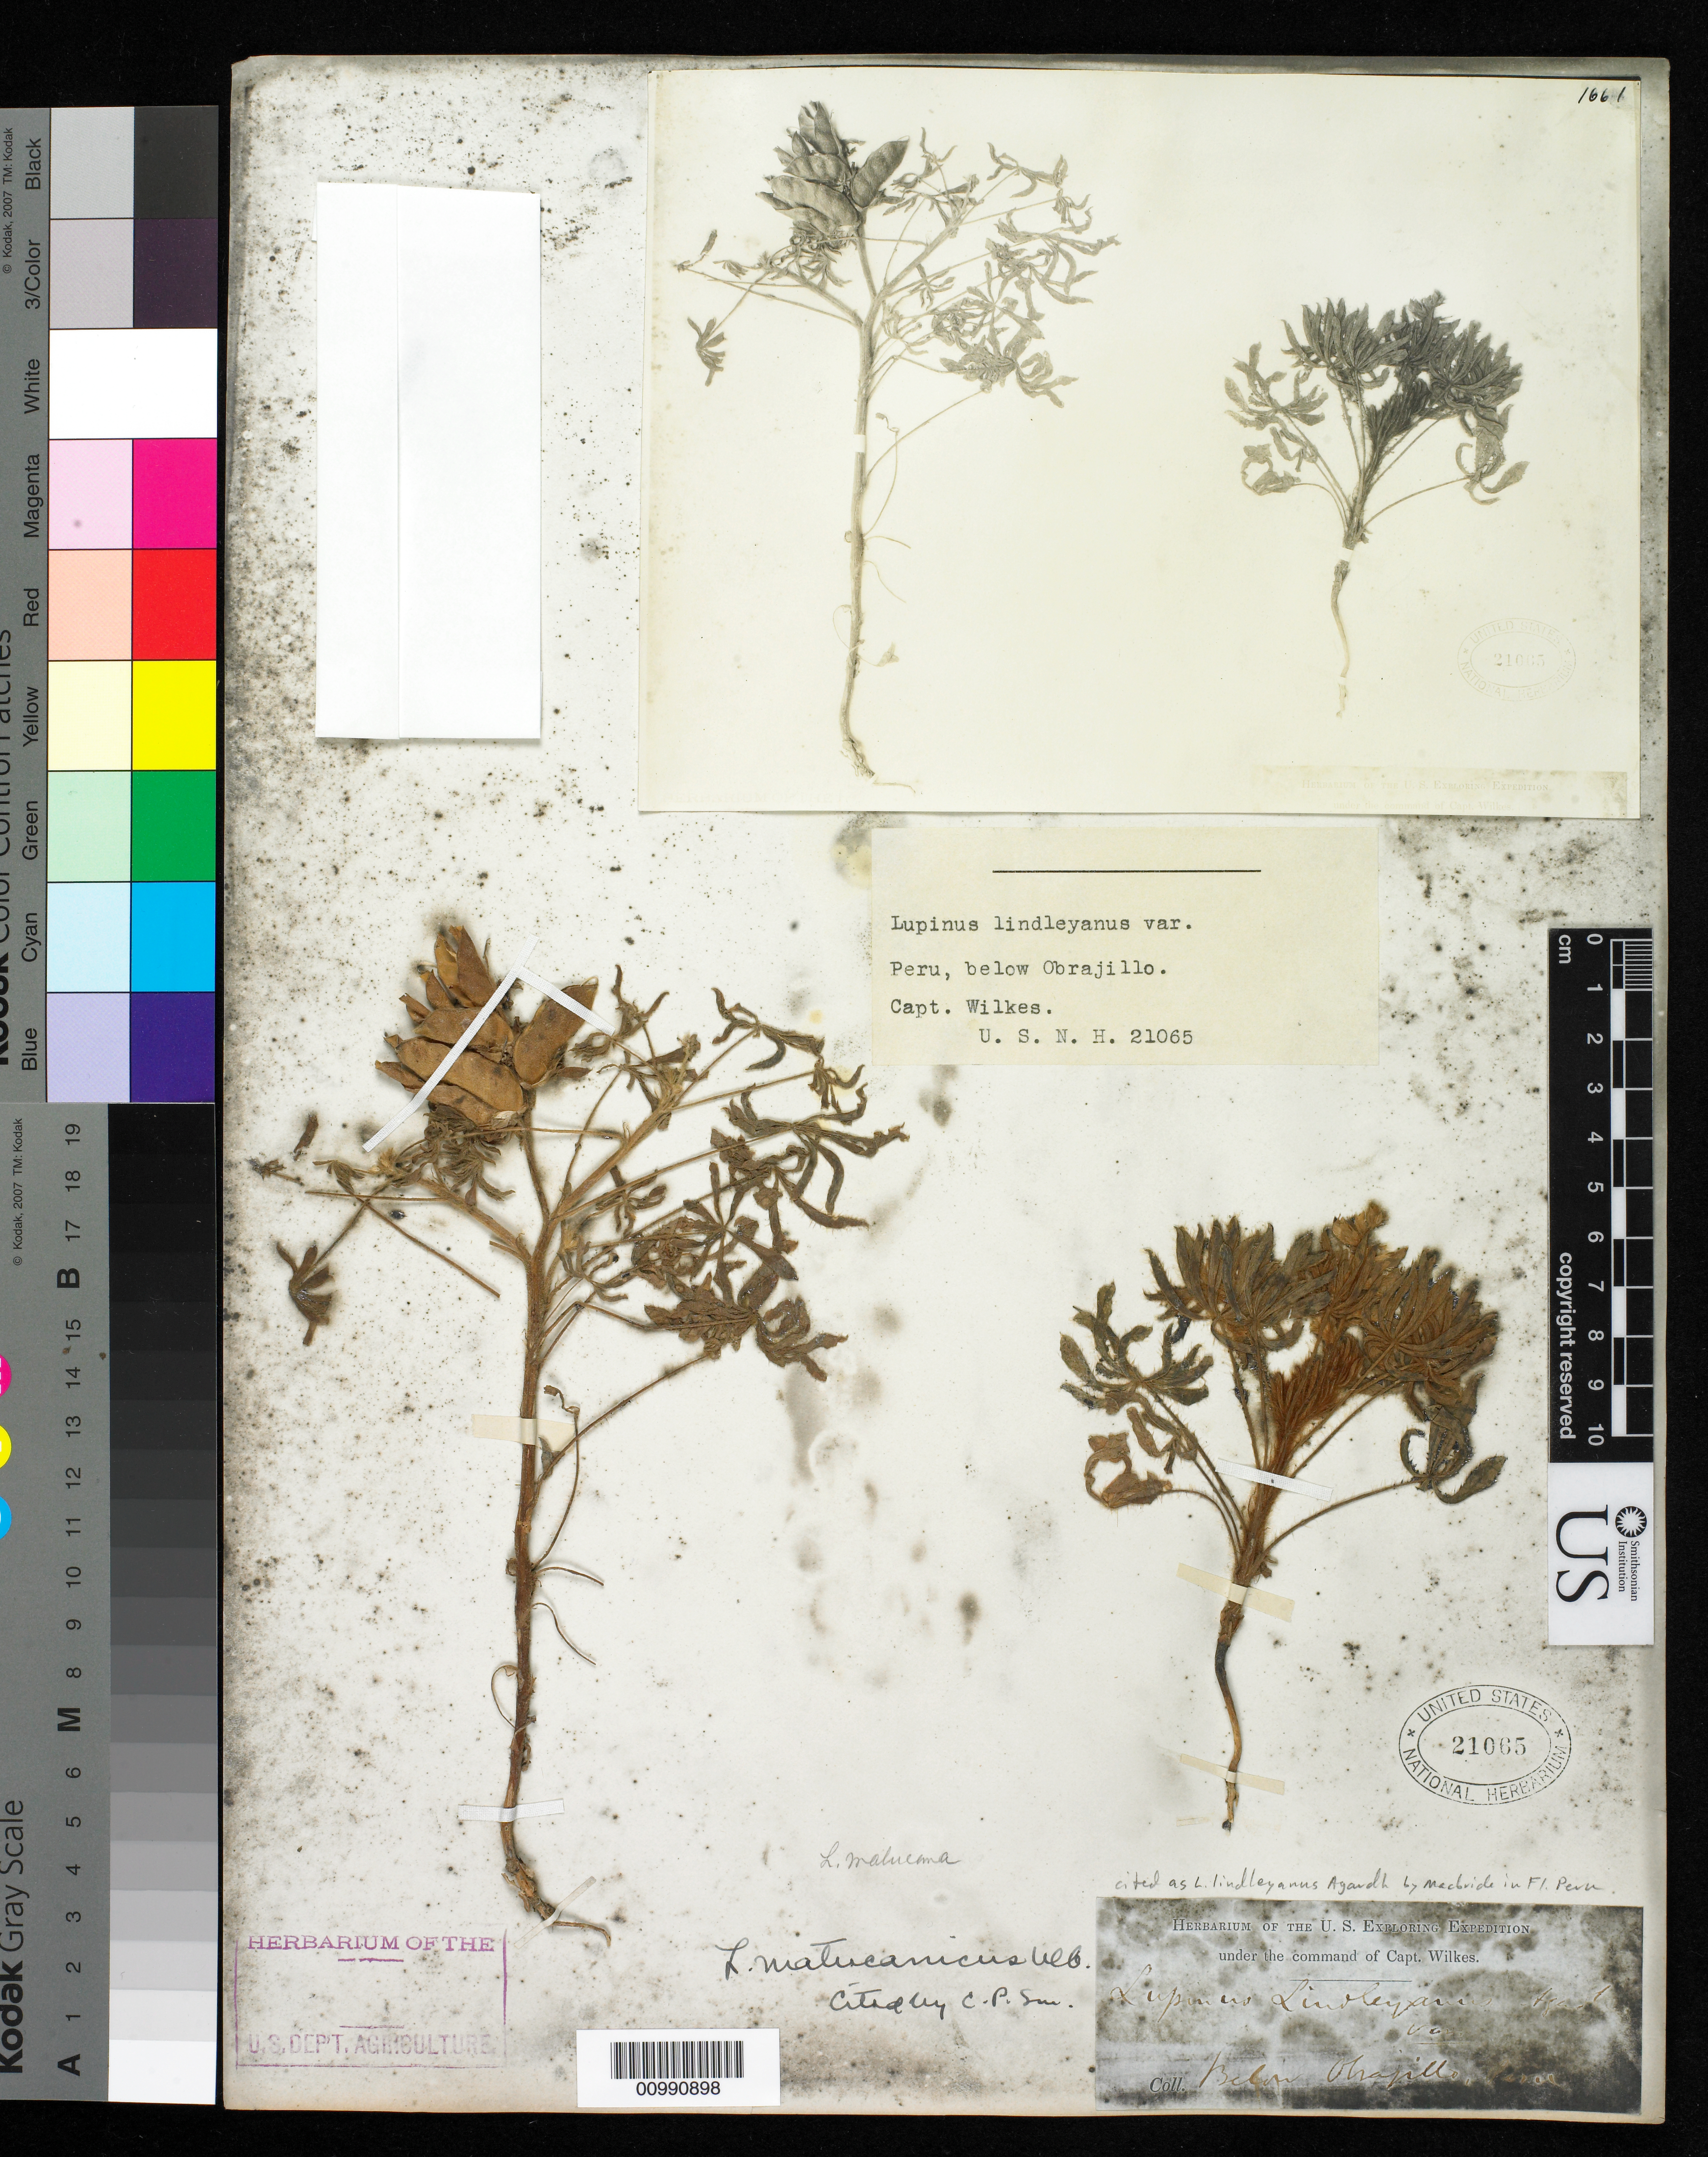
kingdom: Plantae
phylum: Tracheophyta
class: Magnoliopsida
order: Fabales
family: Fabaceae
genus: Lupinus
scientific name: Lupinus lindleyanus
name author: J. Agardh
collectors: Wilkes Explor. Exped.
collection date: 1838/1842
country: Peru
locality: bellow Obrajillo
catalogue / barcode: US 21065